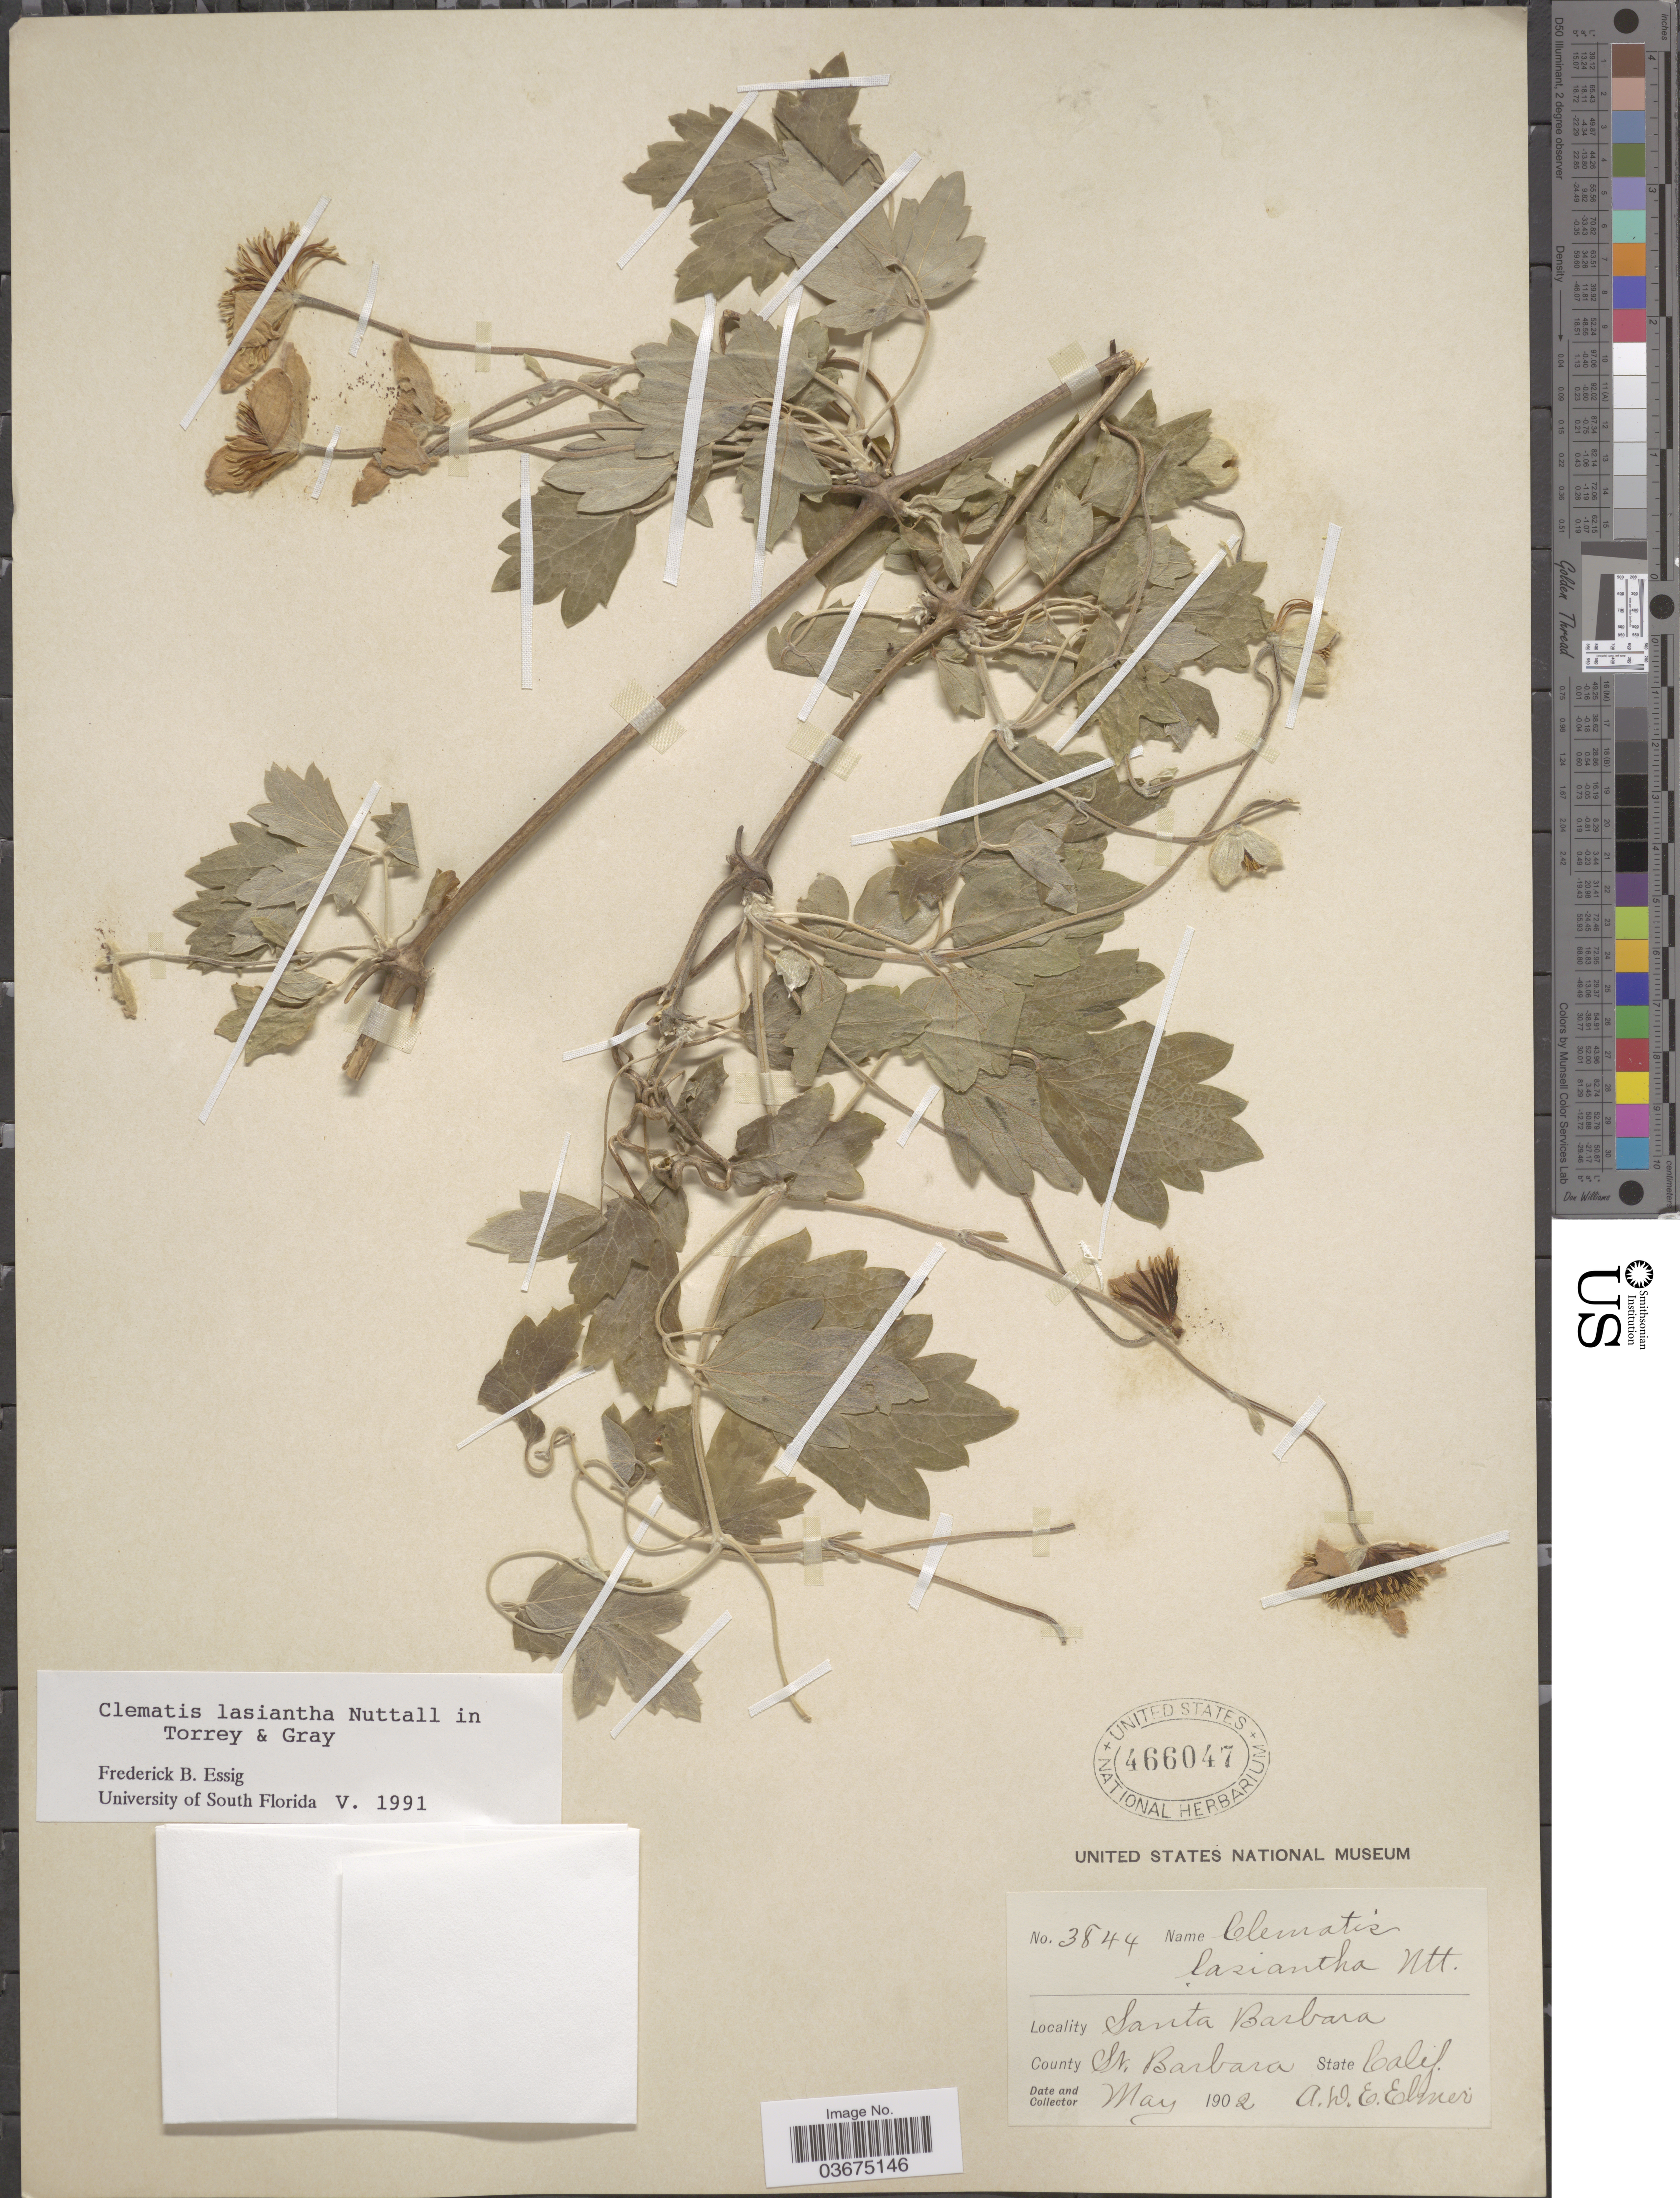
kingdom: Plantae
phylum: Tracheophyta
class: Magnoliopsida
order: Ranunculales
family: Ranunculaceae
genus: Clematis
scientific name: Clematis lasiantha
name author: Nutt.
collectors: A. D. E. Elmer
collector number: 3844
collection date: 1902-05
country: United States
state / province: California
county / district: Santa Barbara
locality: Santa Barbara, County St. Barbara.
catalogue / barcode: US 466047